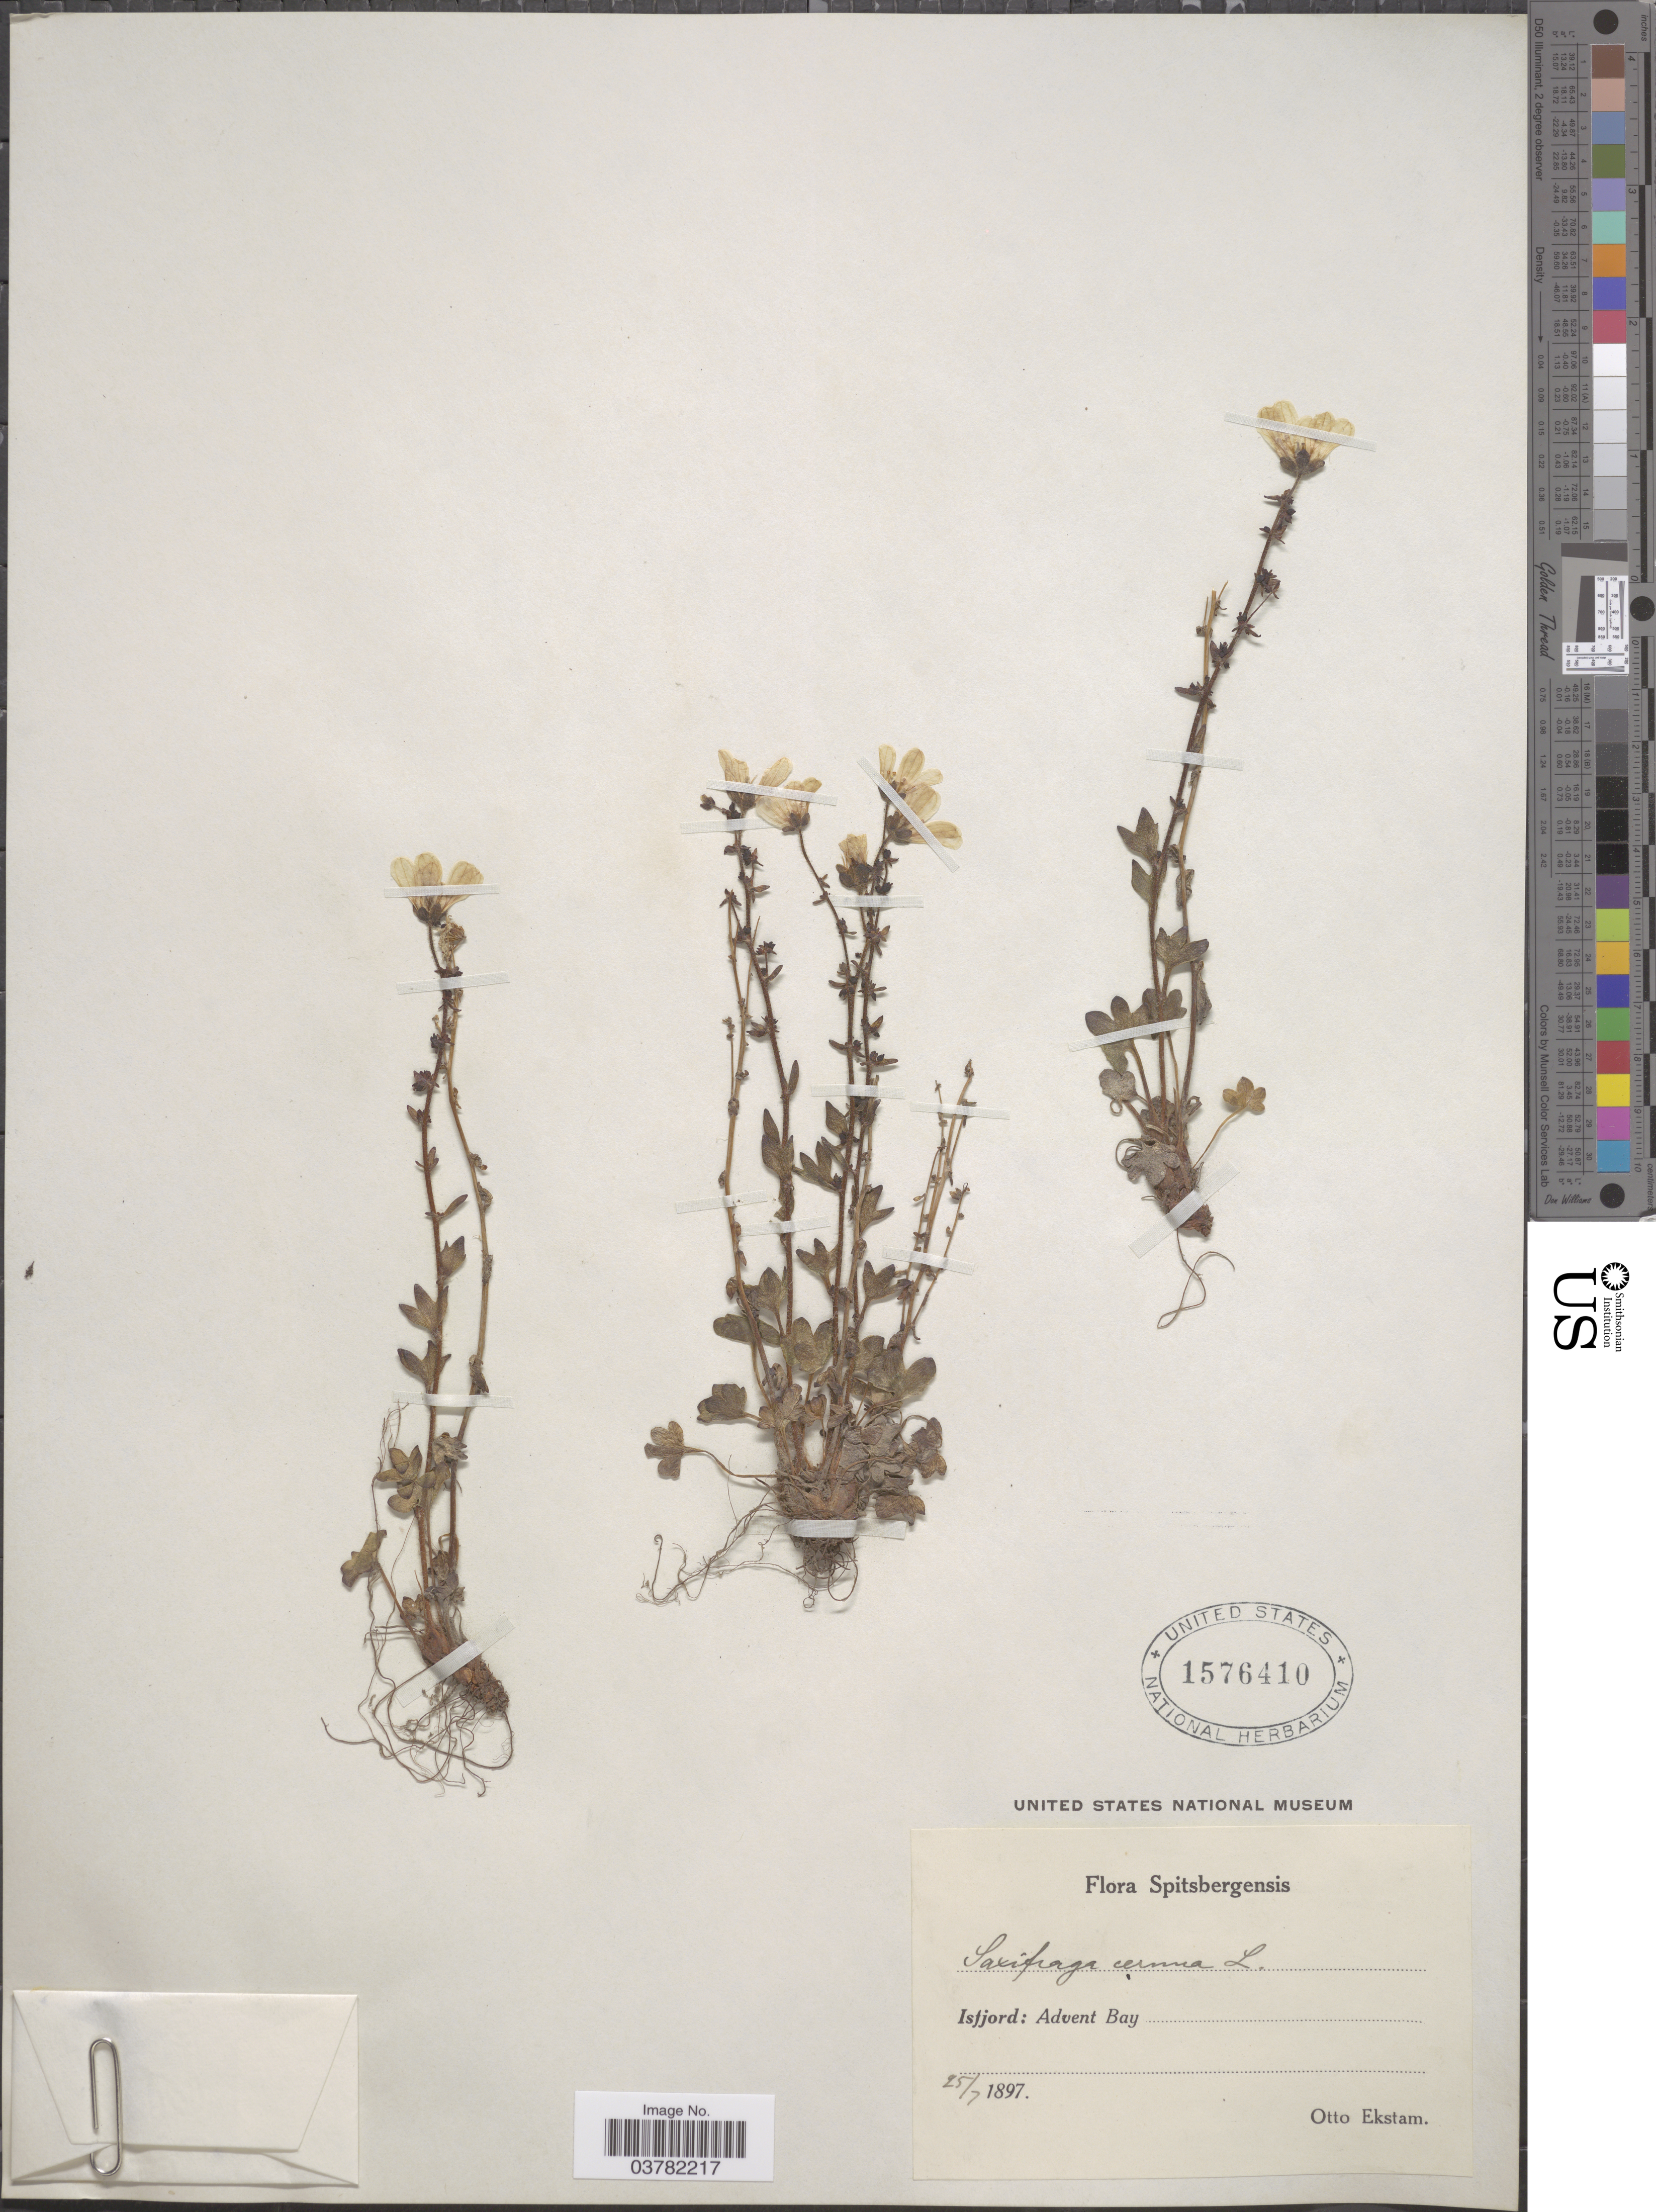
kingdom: Plantae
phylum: Tracheophyta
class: Magnoliopsida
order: Saxifragales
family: Saxifragaceae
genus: Saxifraga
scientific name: Saxifraga cernua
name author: L.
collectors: O. Ekstam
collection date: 1897-07-25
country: Norway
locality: Spitsbergensis. Isfjord: Advent Bay.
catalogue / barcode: US 1576410